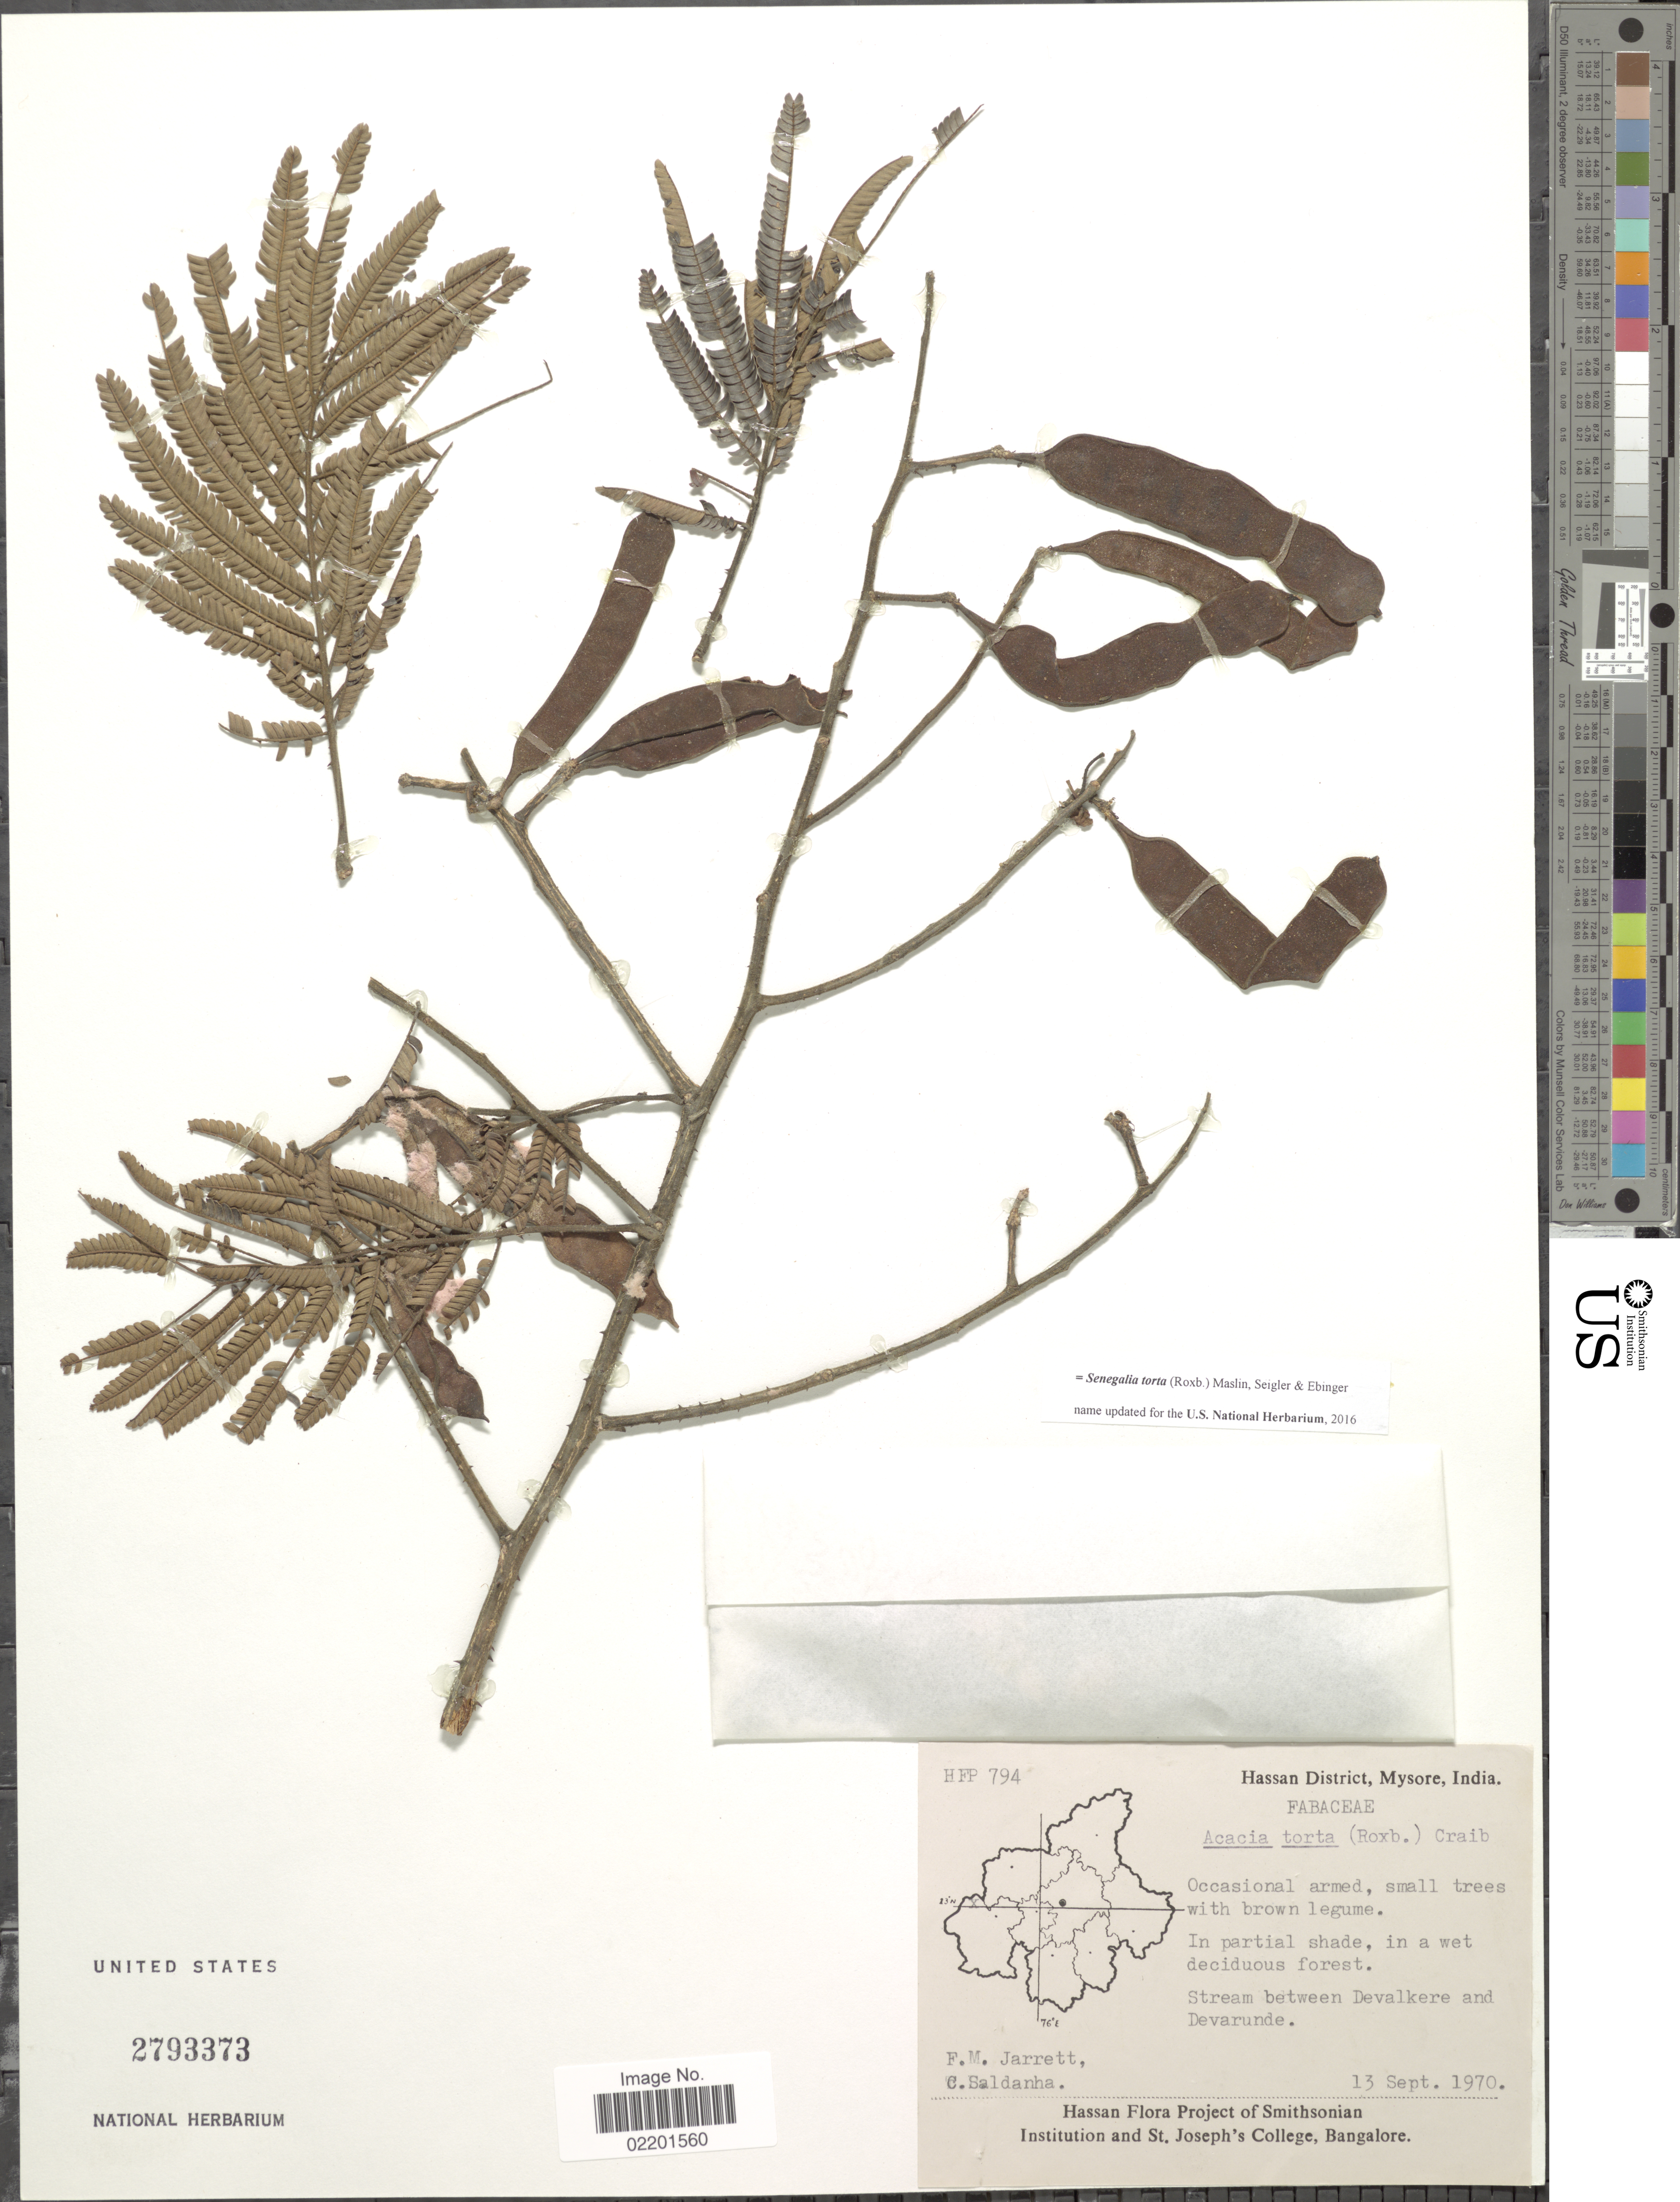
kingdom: Plantae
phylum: Tracheophyta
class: Magnoliopsida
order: Fabales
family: Fabaceae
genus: Senegalia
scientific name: Senegalia torta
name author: (Roxb.) Maslin et al.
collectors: F. M. Jarrett & C. Saldanha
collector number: HFP 794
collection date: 1970-09-13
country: India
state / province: Karnataka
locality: Hassan District, Mysore, India. Stream between Devalkere and Devarunde.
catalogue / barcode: US 2793373